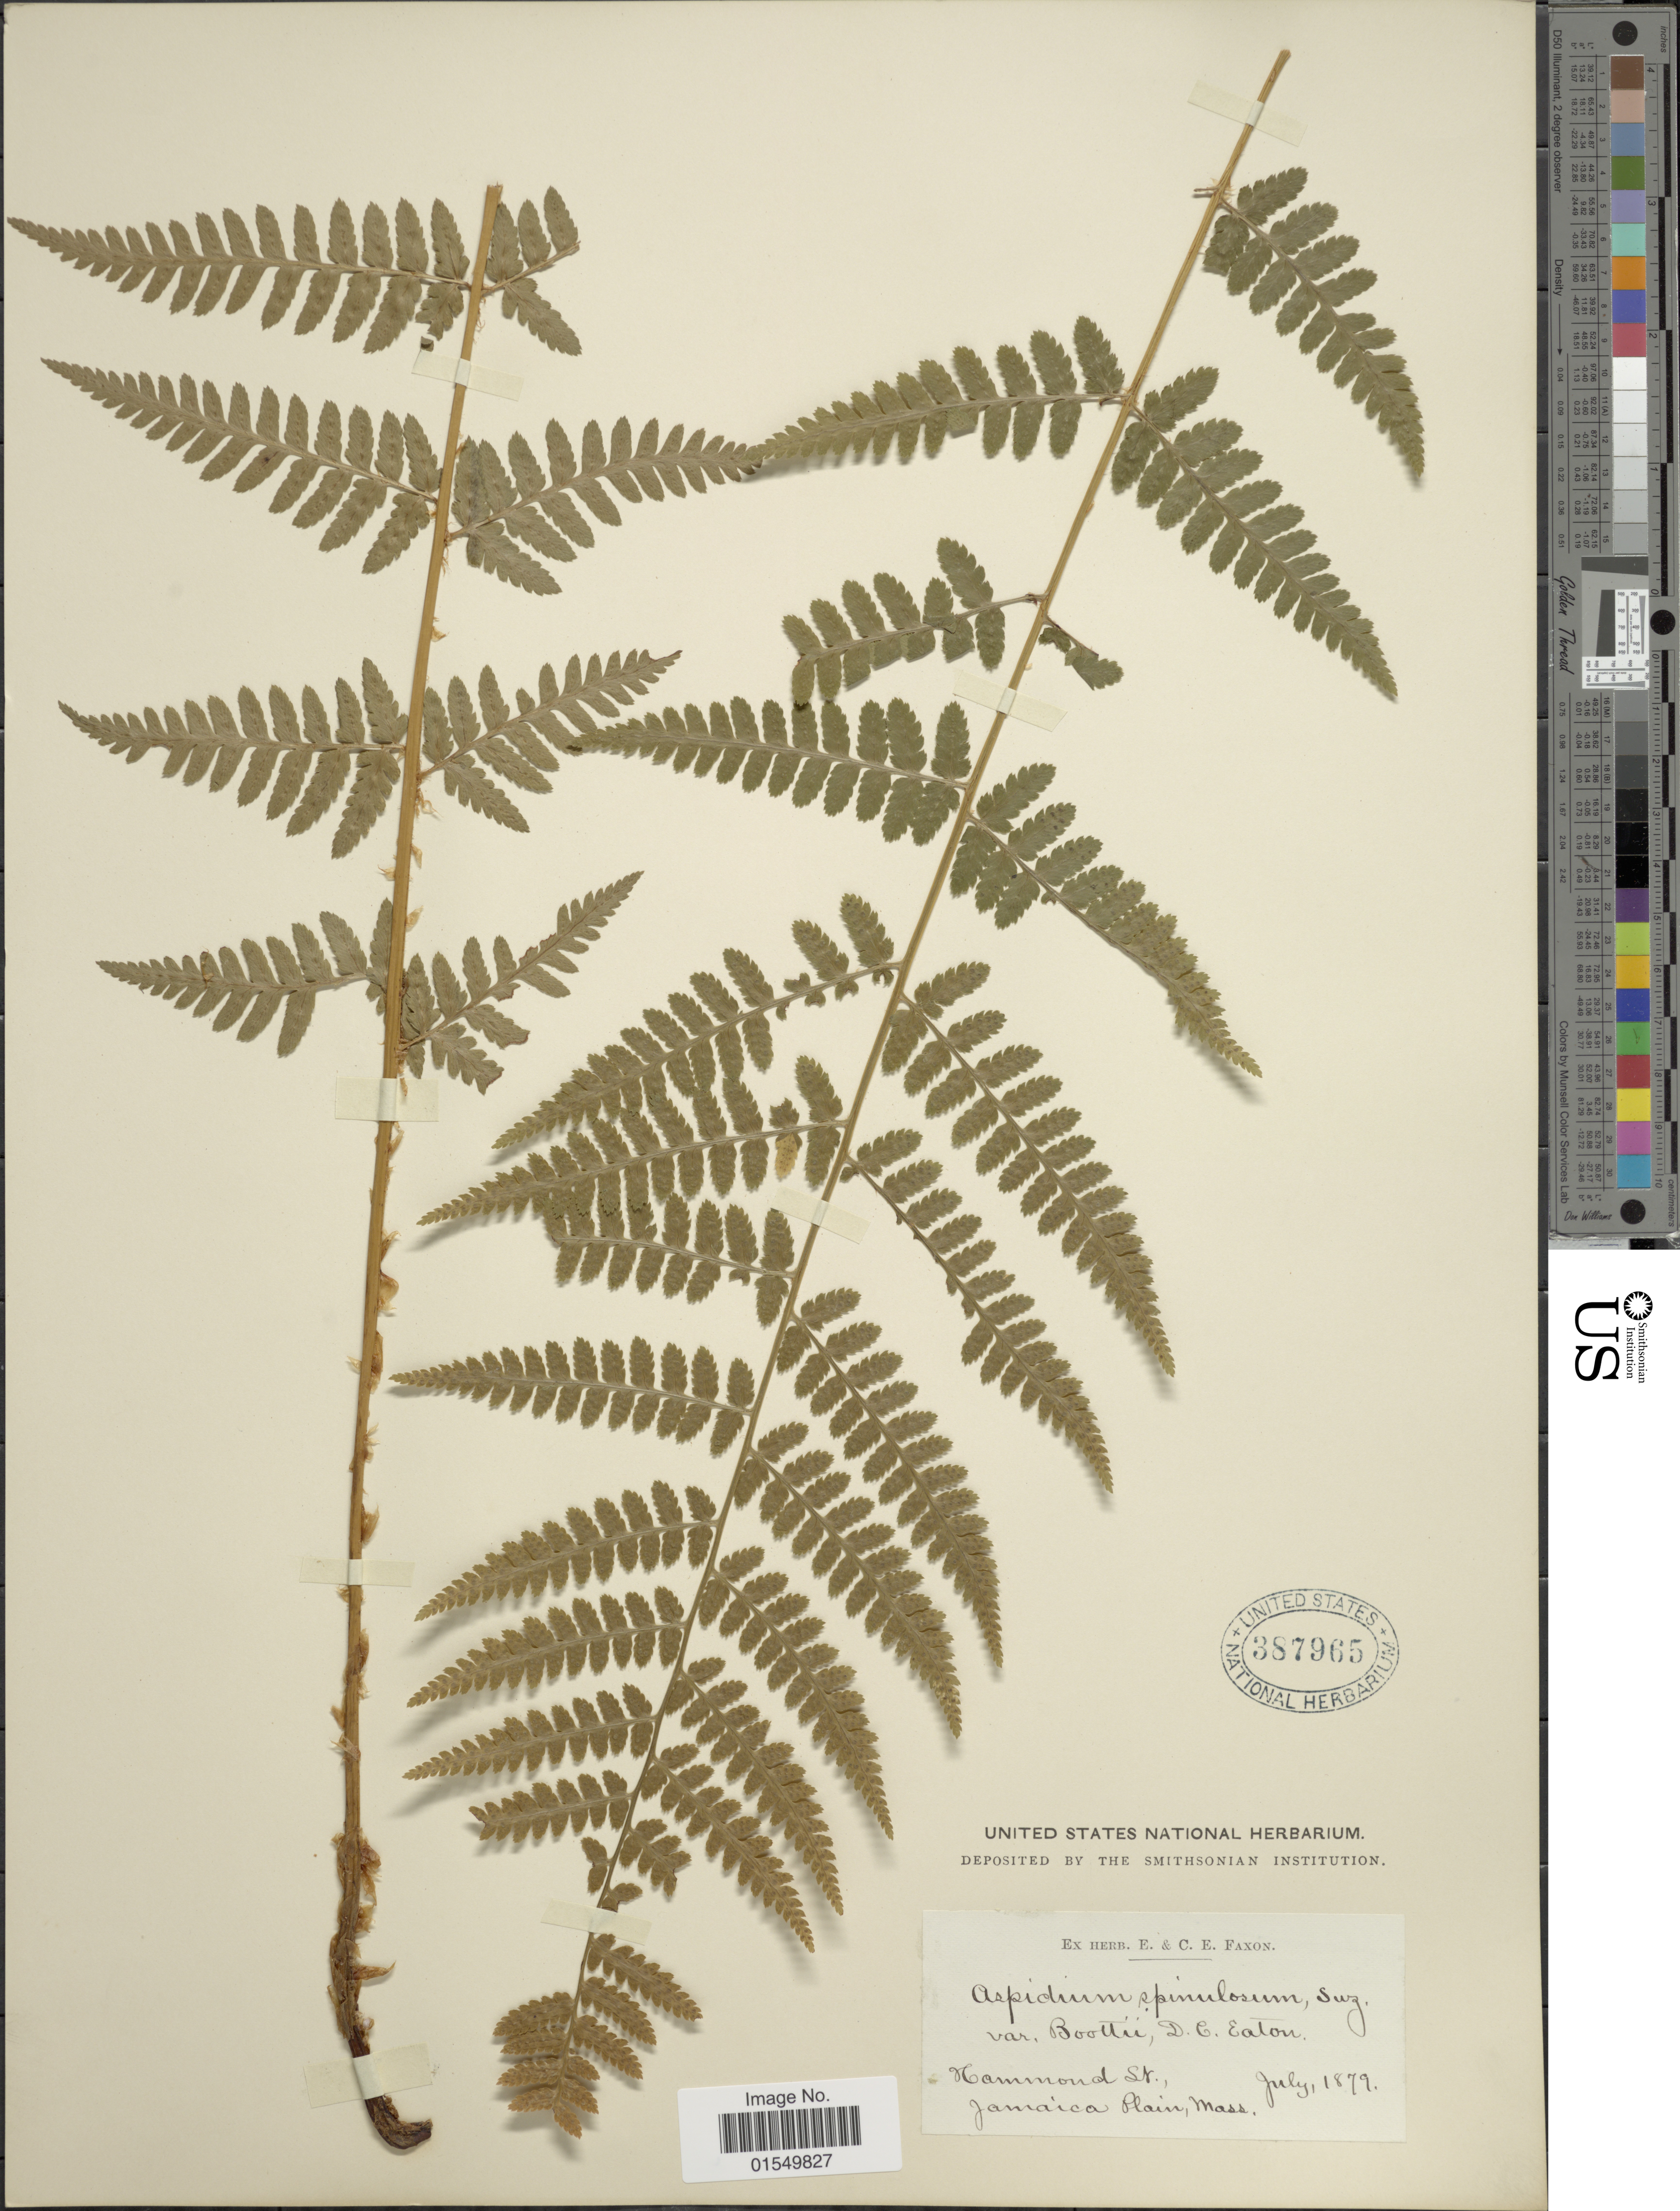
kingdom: Plantae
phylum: Tracheophyta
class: Polypodiopsida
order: Polypodiales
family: Dryopteridaceae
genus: Dryopteris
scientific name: Dryopteris x boottii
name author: Underw.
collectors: ex herb. E. & C.E. Faxon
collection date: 1879-07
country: United States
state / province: Massachusetts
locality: Hammond St., Jamaica Plain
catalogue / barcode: US 387965